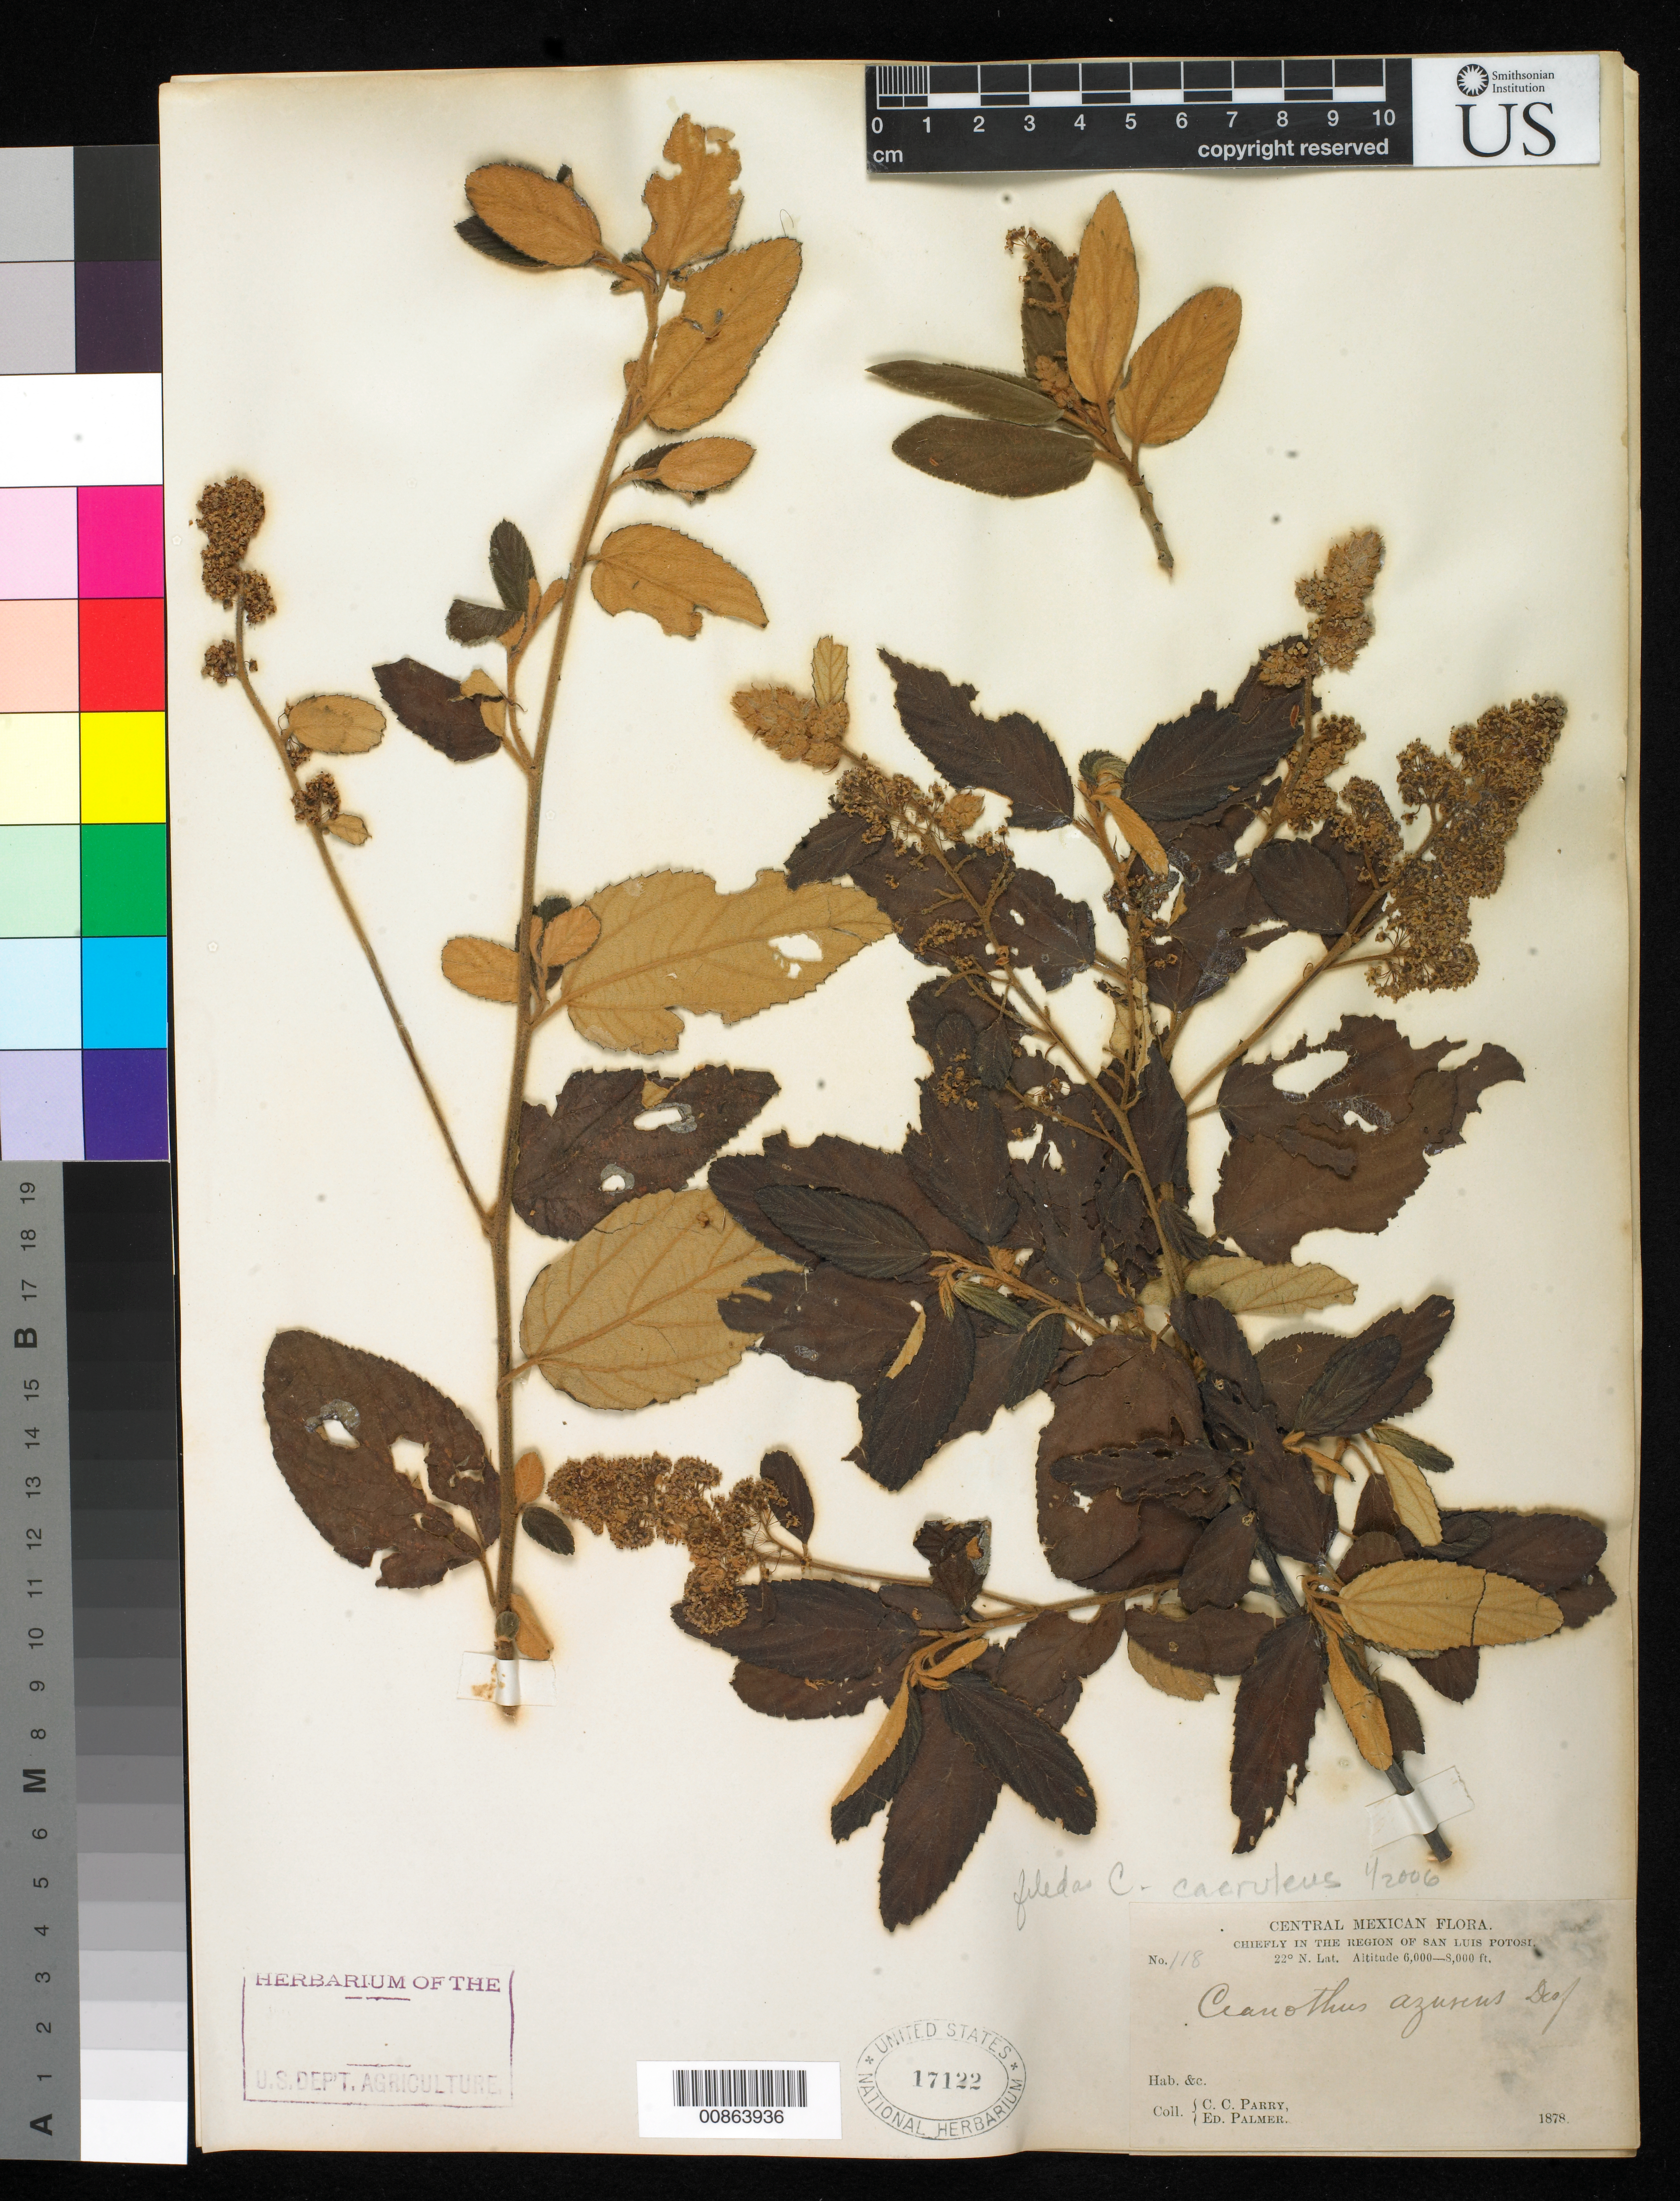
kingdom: Plantae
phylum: Tracheophyta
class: Magnoliopsida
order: Rosales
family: Rhamnaceae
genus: Ceanothus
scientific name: Ceanothus caeruleus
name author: Lag.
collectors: C. C. Parry & E. Palmer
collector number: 118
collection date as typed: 1878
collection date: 1878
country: Mexico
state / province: San Luis Potosí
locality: Chiefly in the region of San Luis Potosí.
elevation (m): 1829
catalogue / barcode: US 17122